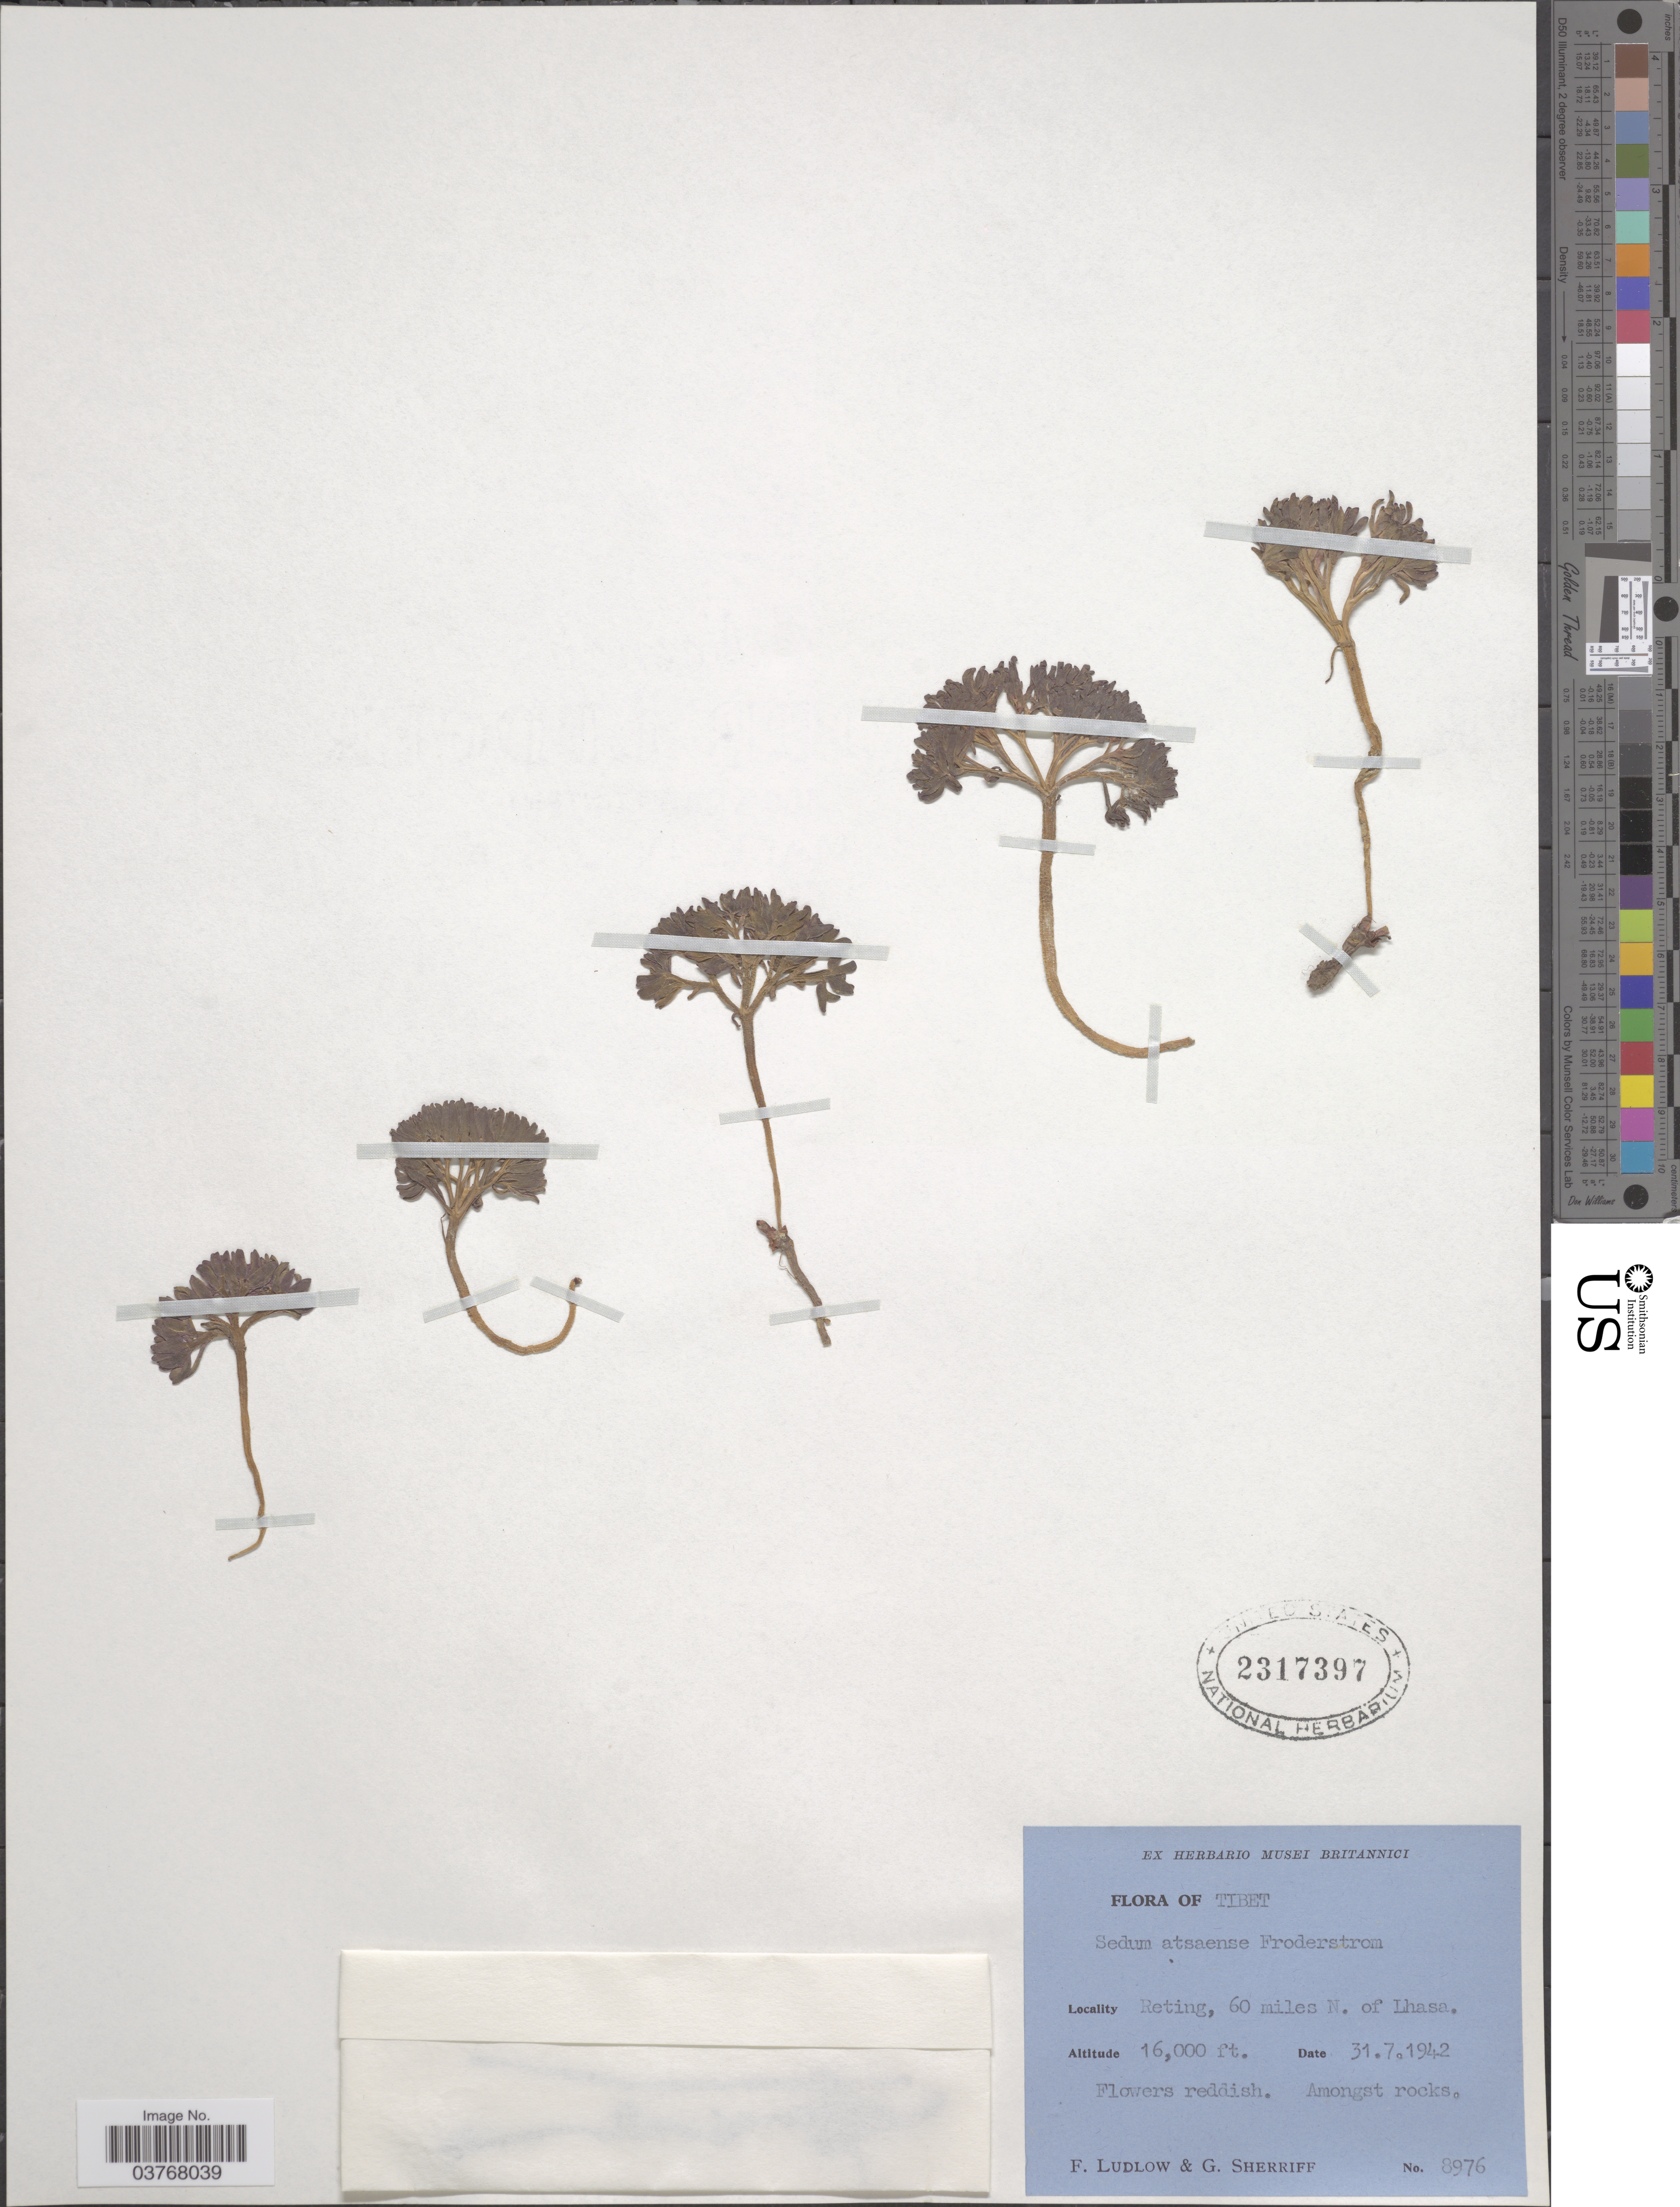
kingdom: Plantae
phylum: Tracheophyta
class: Magnoliopsida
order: Saxifragales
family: Crassulaceae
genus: Rhodiola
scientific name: Rhodiola atsaensis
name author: (Fröd.) H. Ohba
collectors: F. Ludlow & G. Sherriff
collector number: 8976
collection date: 1942-07-31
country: China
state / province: Xizang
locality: Tibet. Reting, 60 miles N. of Lhasa.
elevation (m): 4877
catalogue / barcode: US 2317397